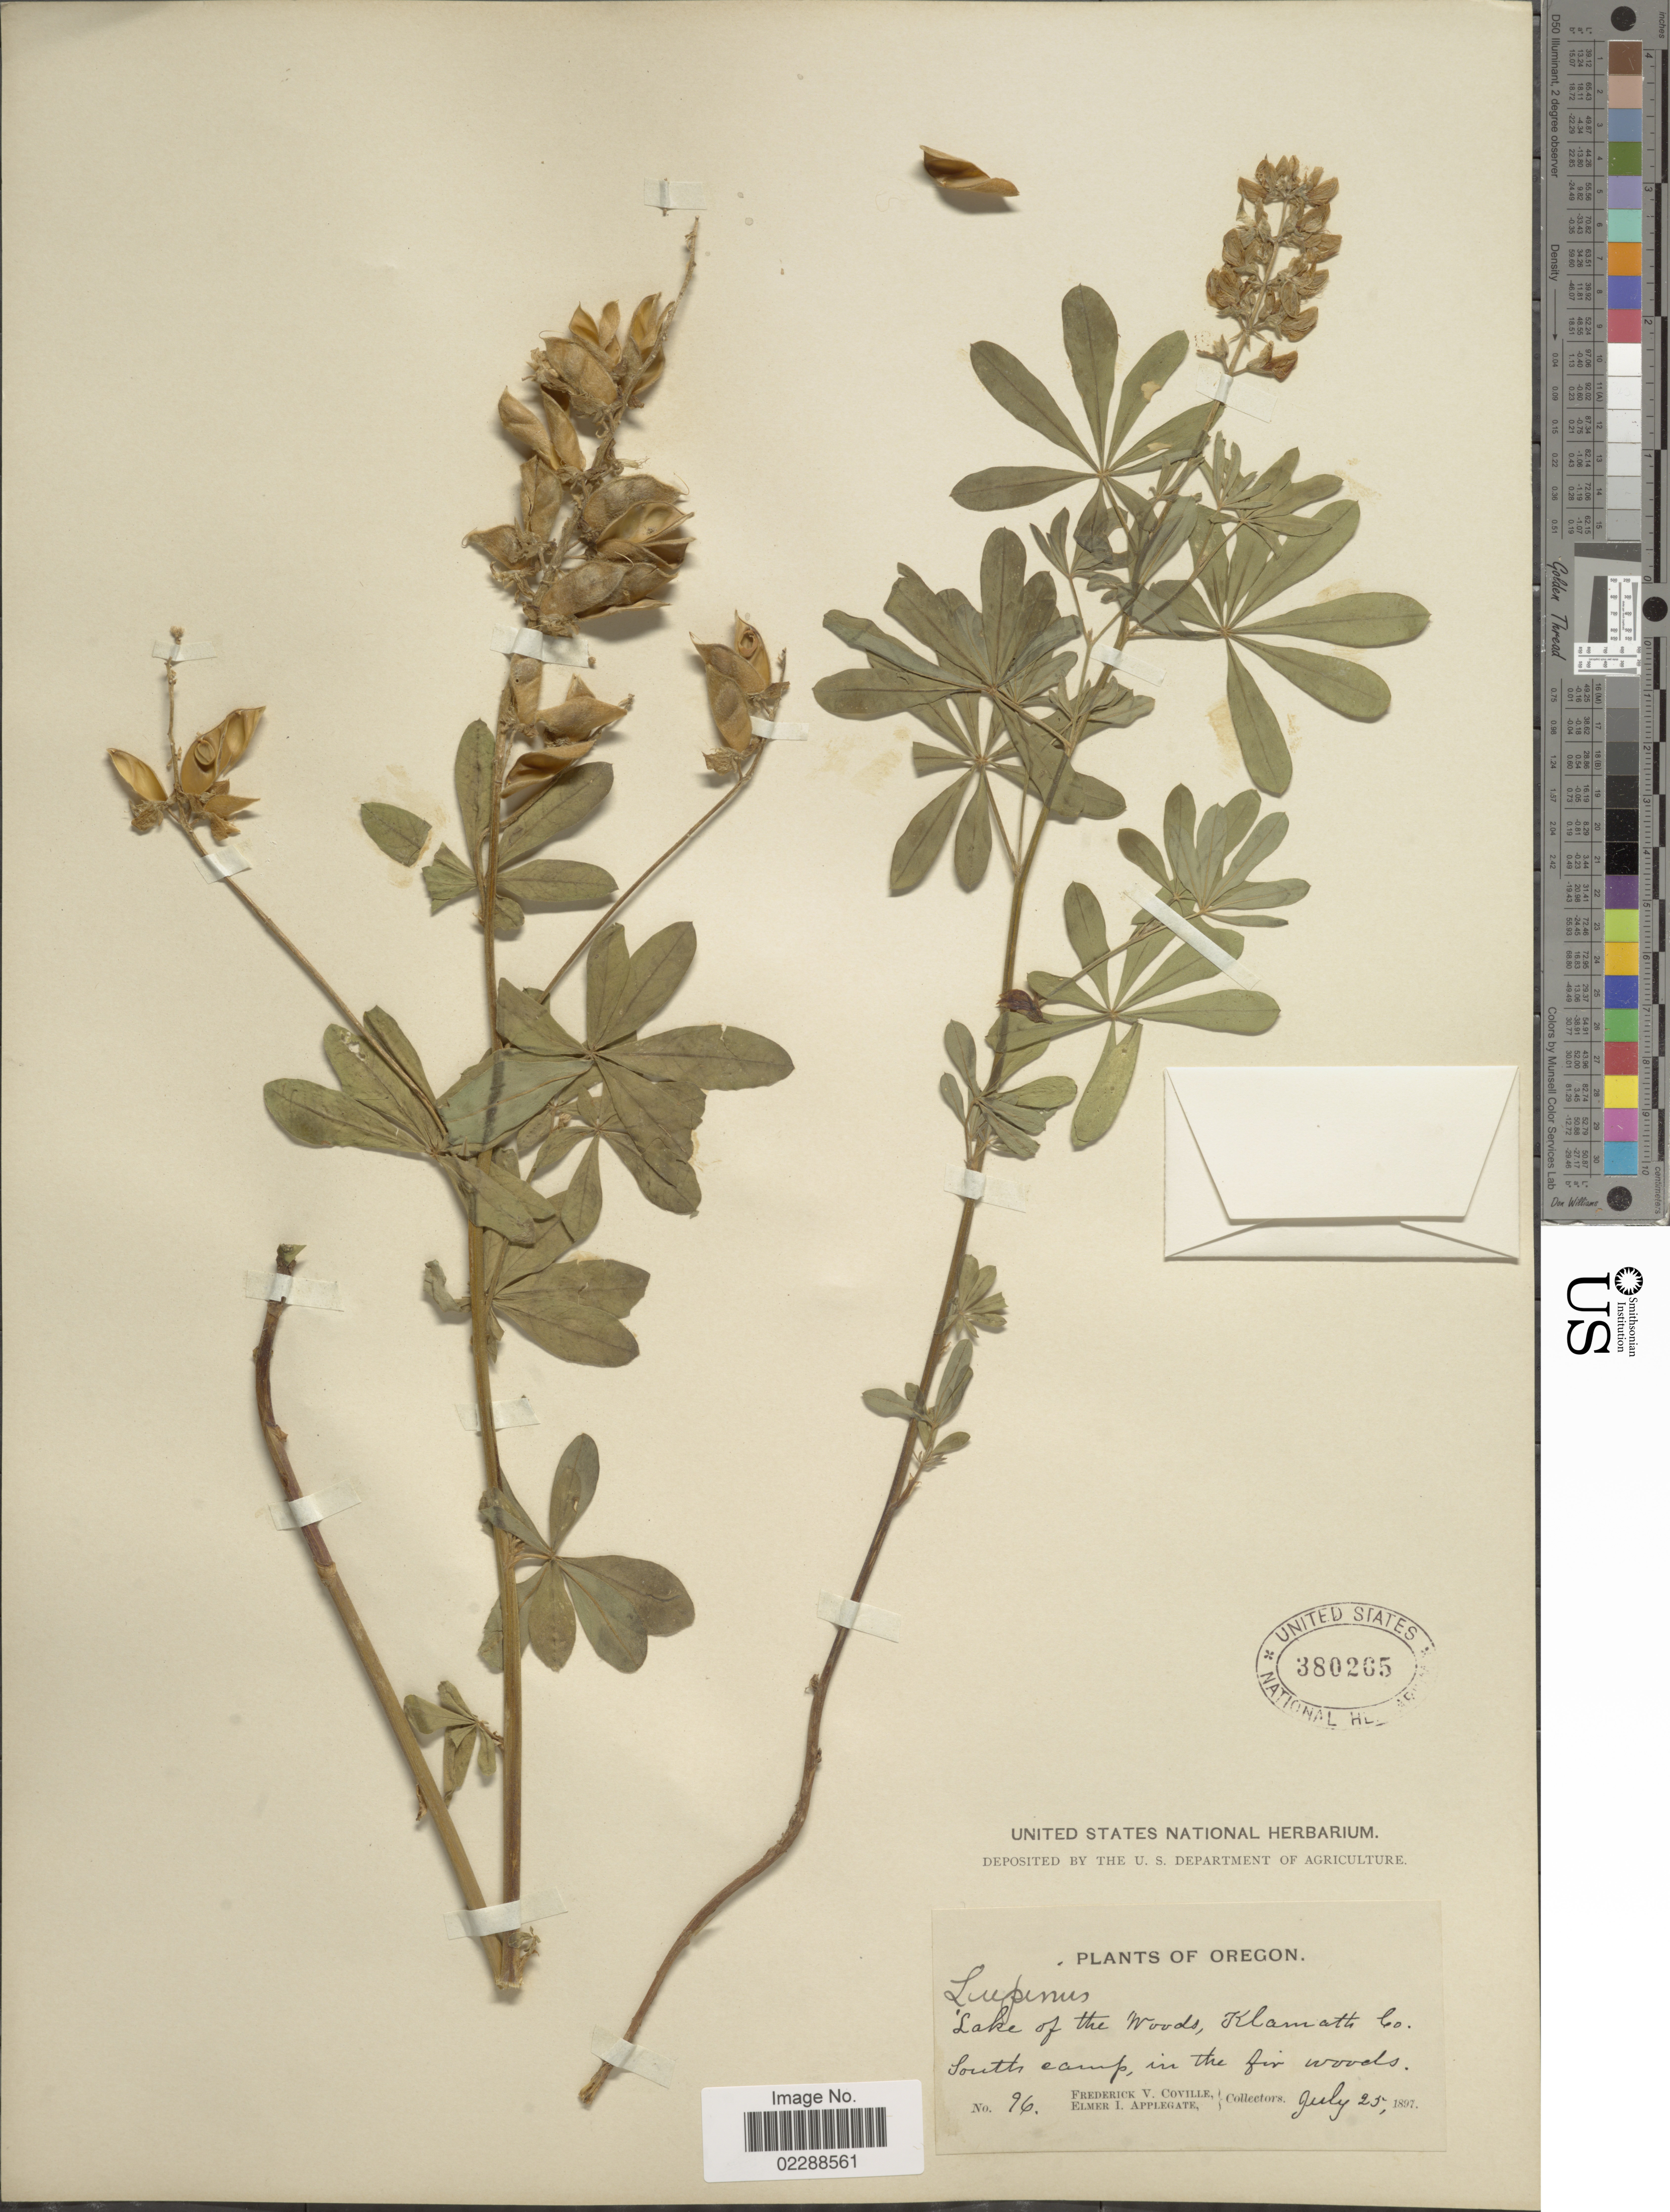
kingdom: Plantae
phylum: Tracheophyta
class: Magnoliopsida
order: Fabales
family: Fabaceae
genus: Lupinus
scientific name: Lupinus sp.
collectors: F. V. Coville & E. I. Applegate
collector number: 96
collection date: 1897-07-25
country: United States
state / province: Oregon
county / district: Klamath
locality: Lake of the Woods, Klamath Co., South camp, in the fir woods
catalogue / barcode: US 380265